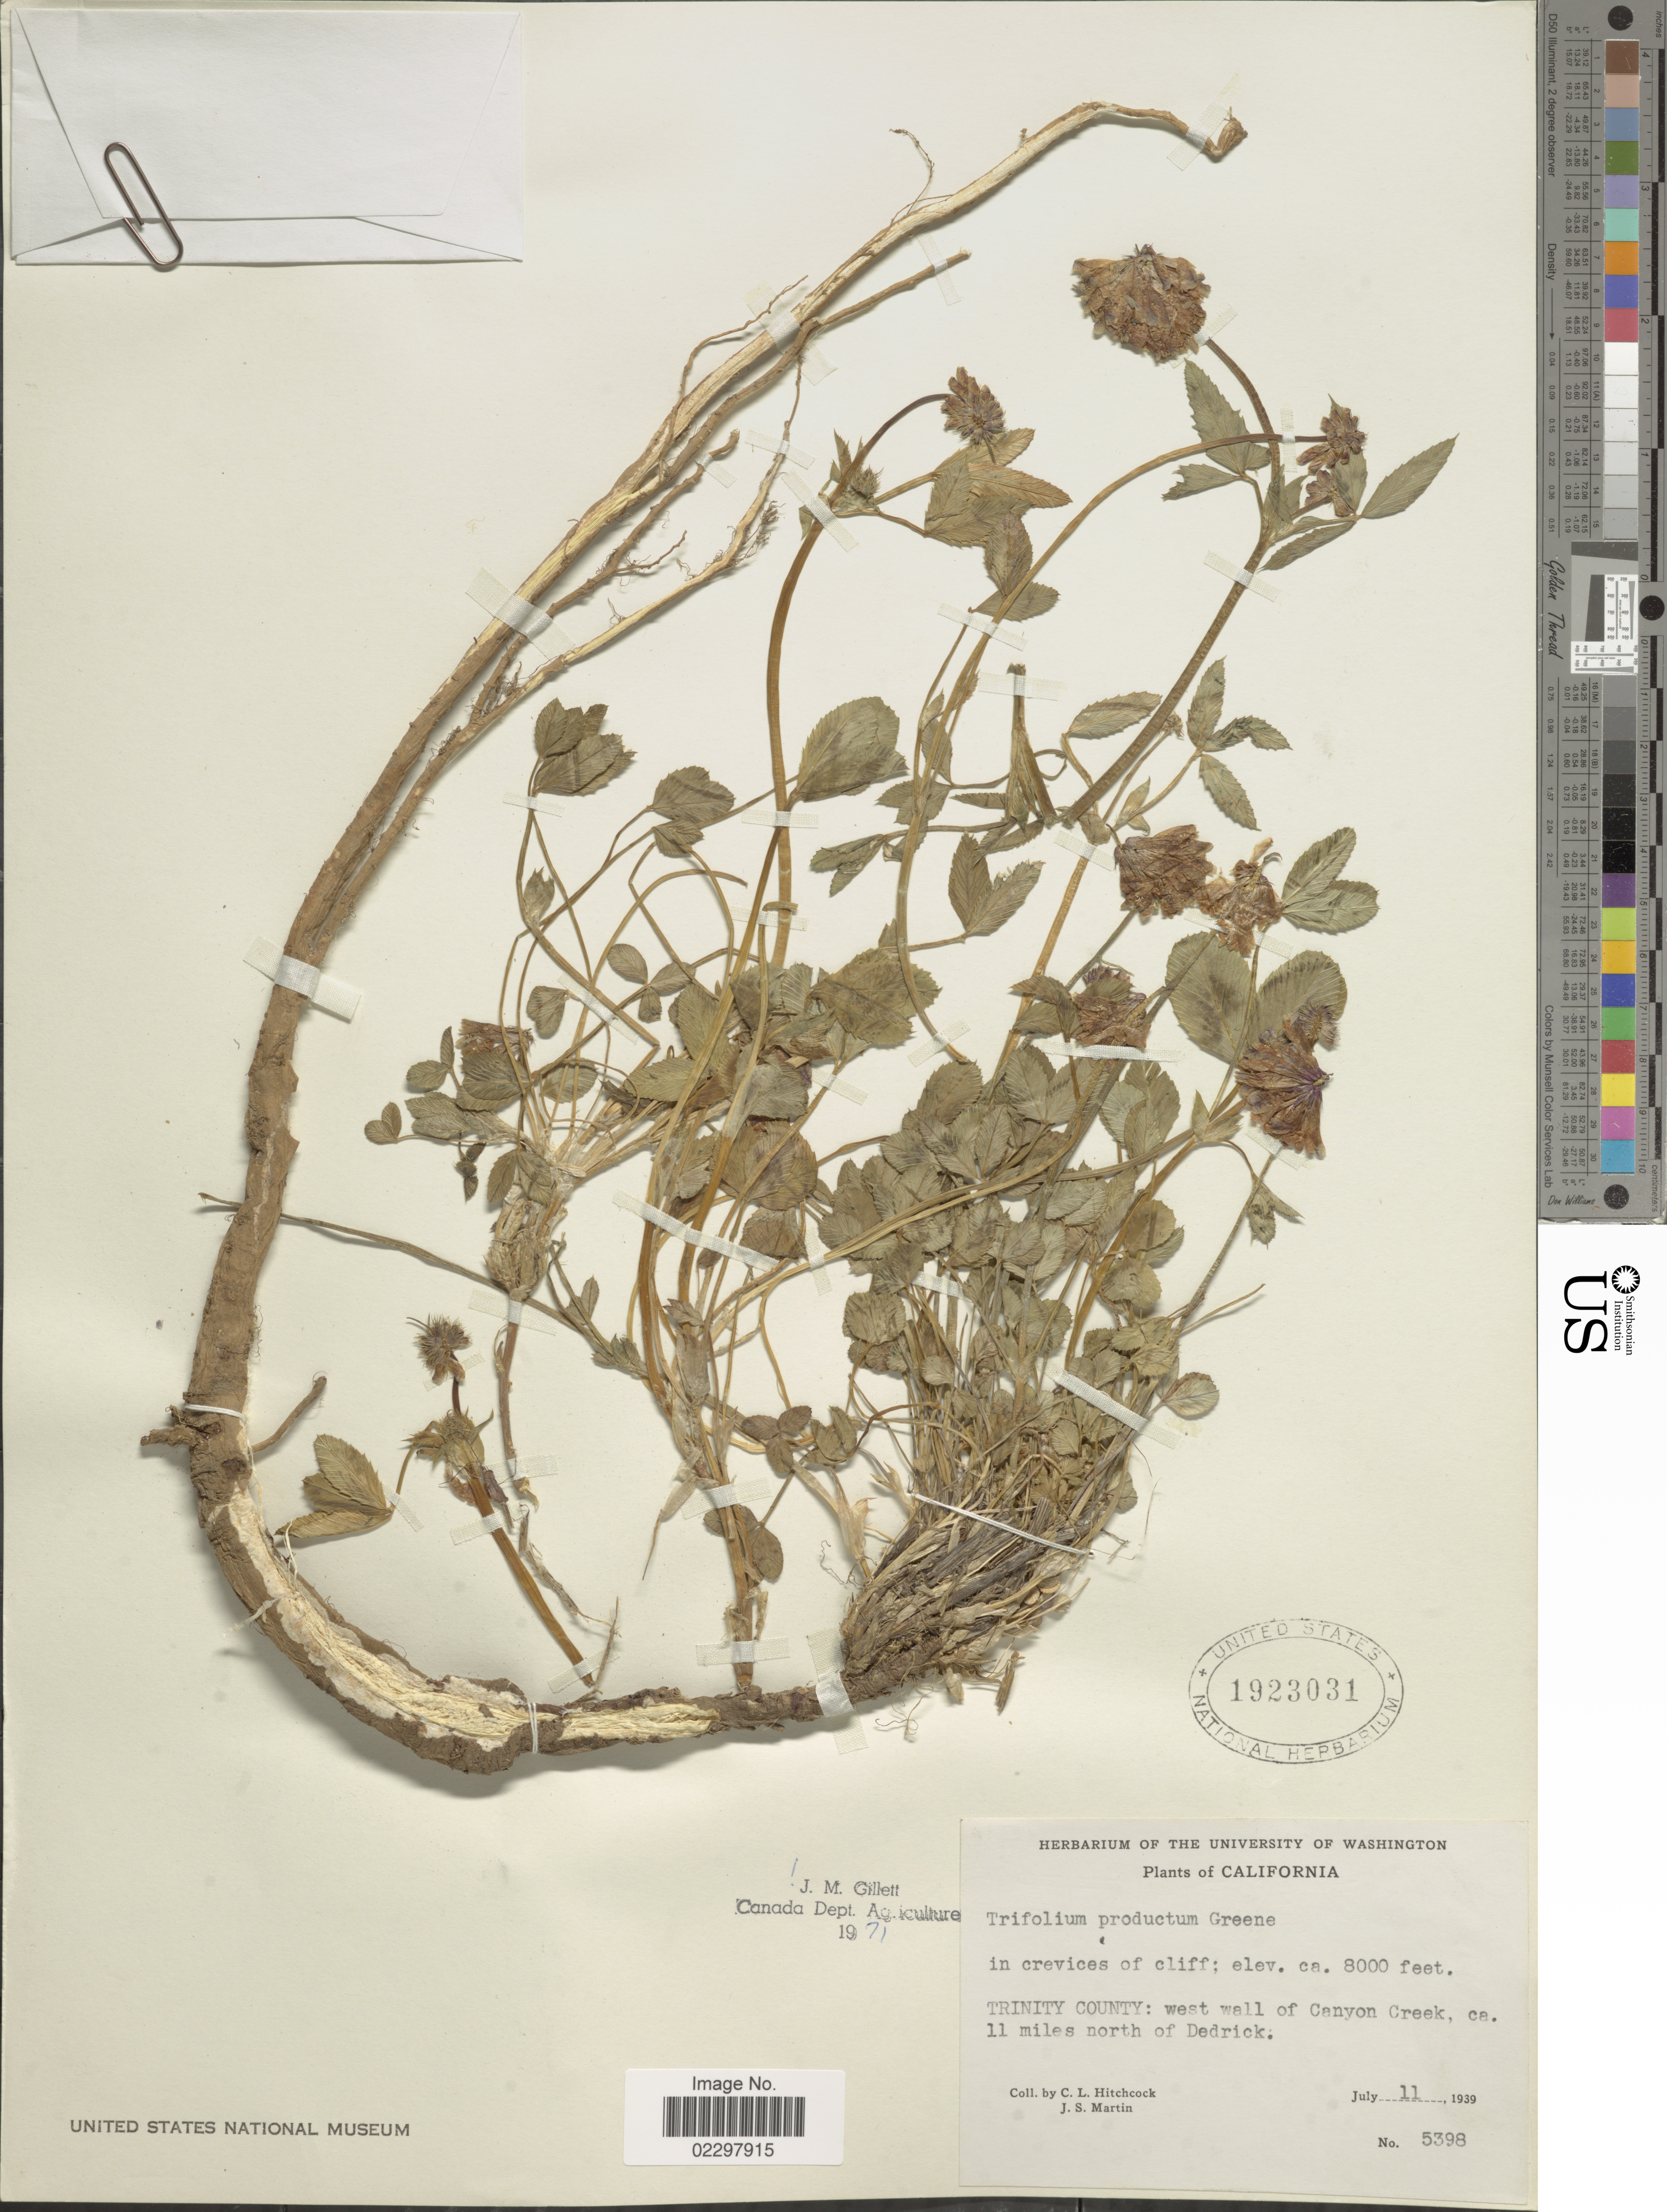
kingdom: Plantae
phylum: Tracheophyta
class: Magnoliopsida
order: Fabales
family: Fabaceae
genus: Trifolium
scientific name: Trifolium productum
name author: Greene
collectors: C. L. Hitchcock & J. S. Martin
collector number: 5398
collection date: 1939-07-11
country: United States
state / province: California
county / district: Trinity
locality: In crevices of cliff, Trinity County: west wall of Canyon Creek, ca. 11 miles north of Dedrick.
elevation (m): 2438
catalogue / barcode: US 1923031